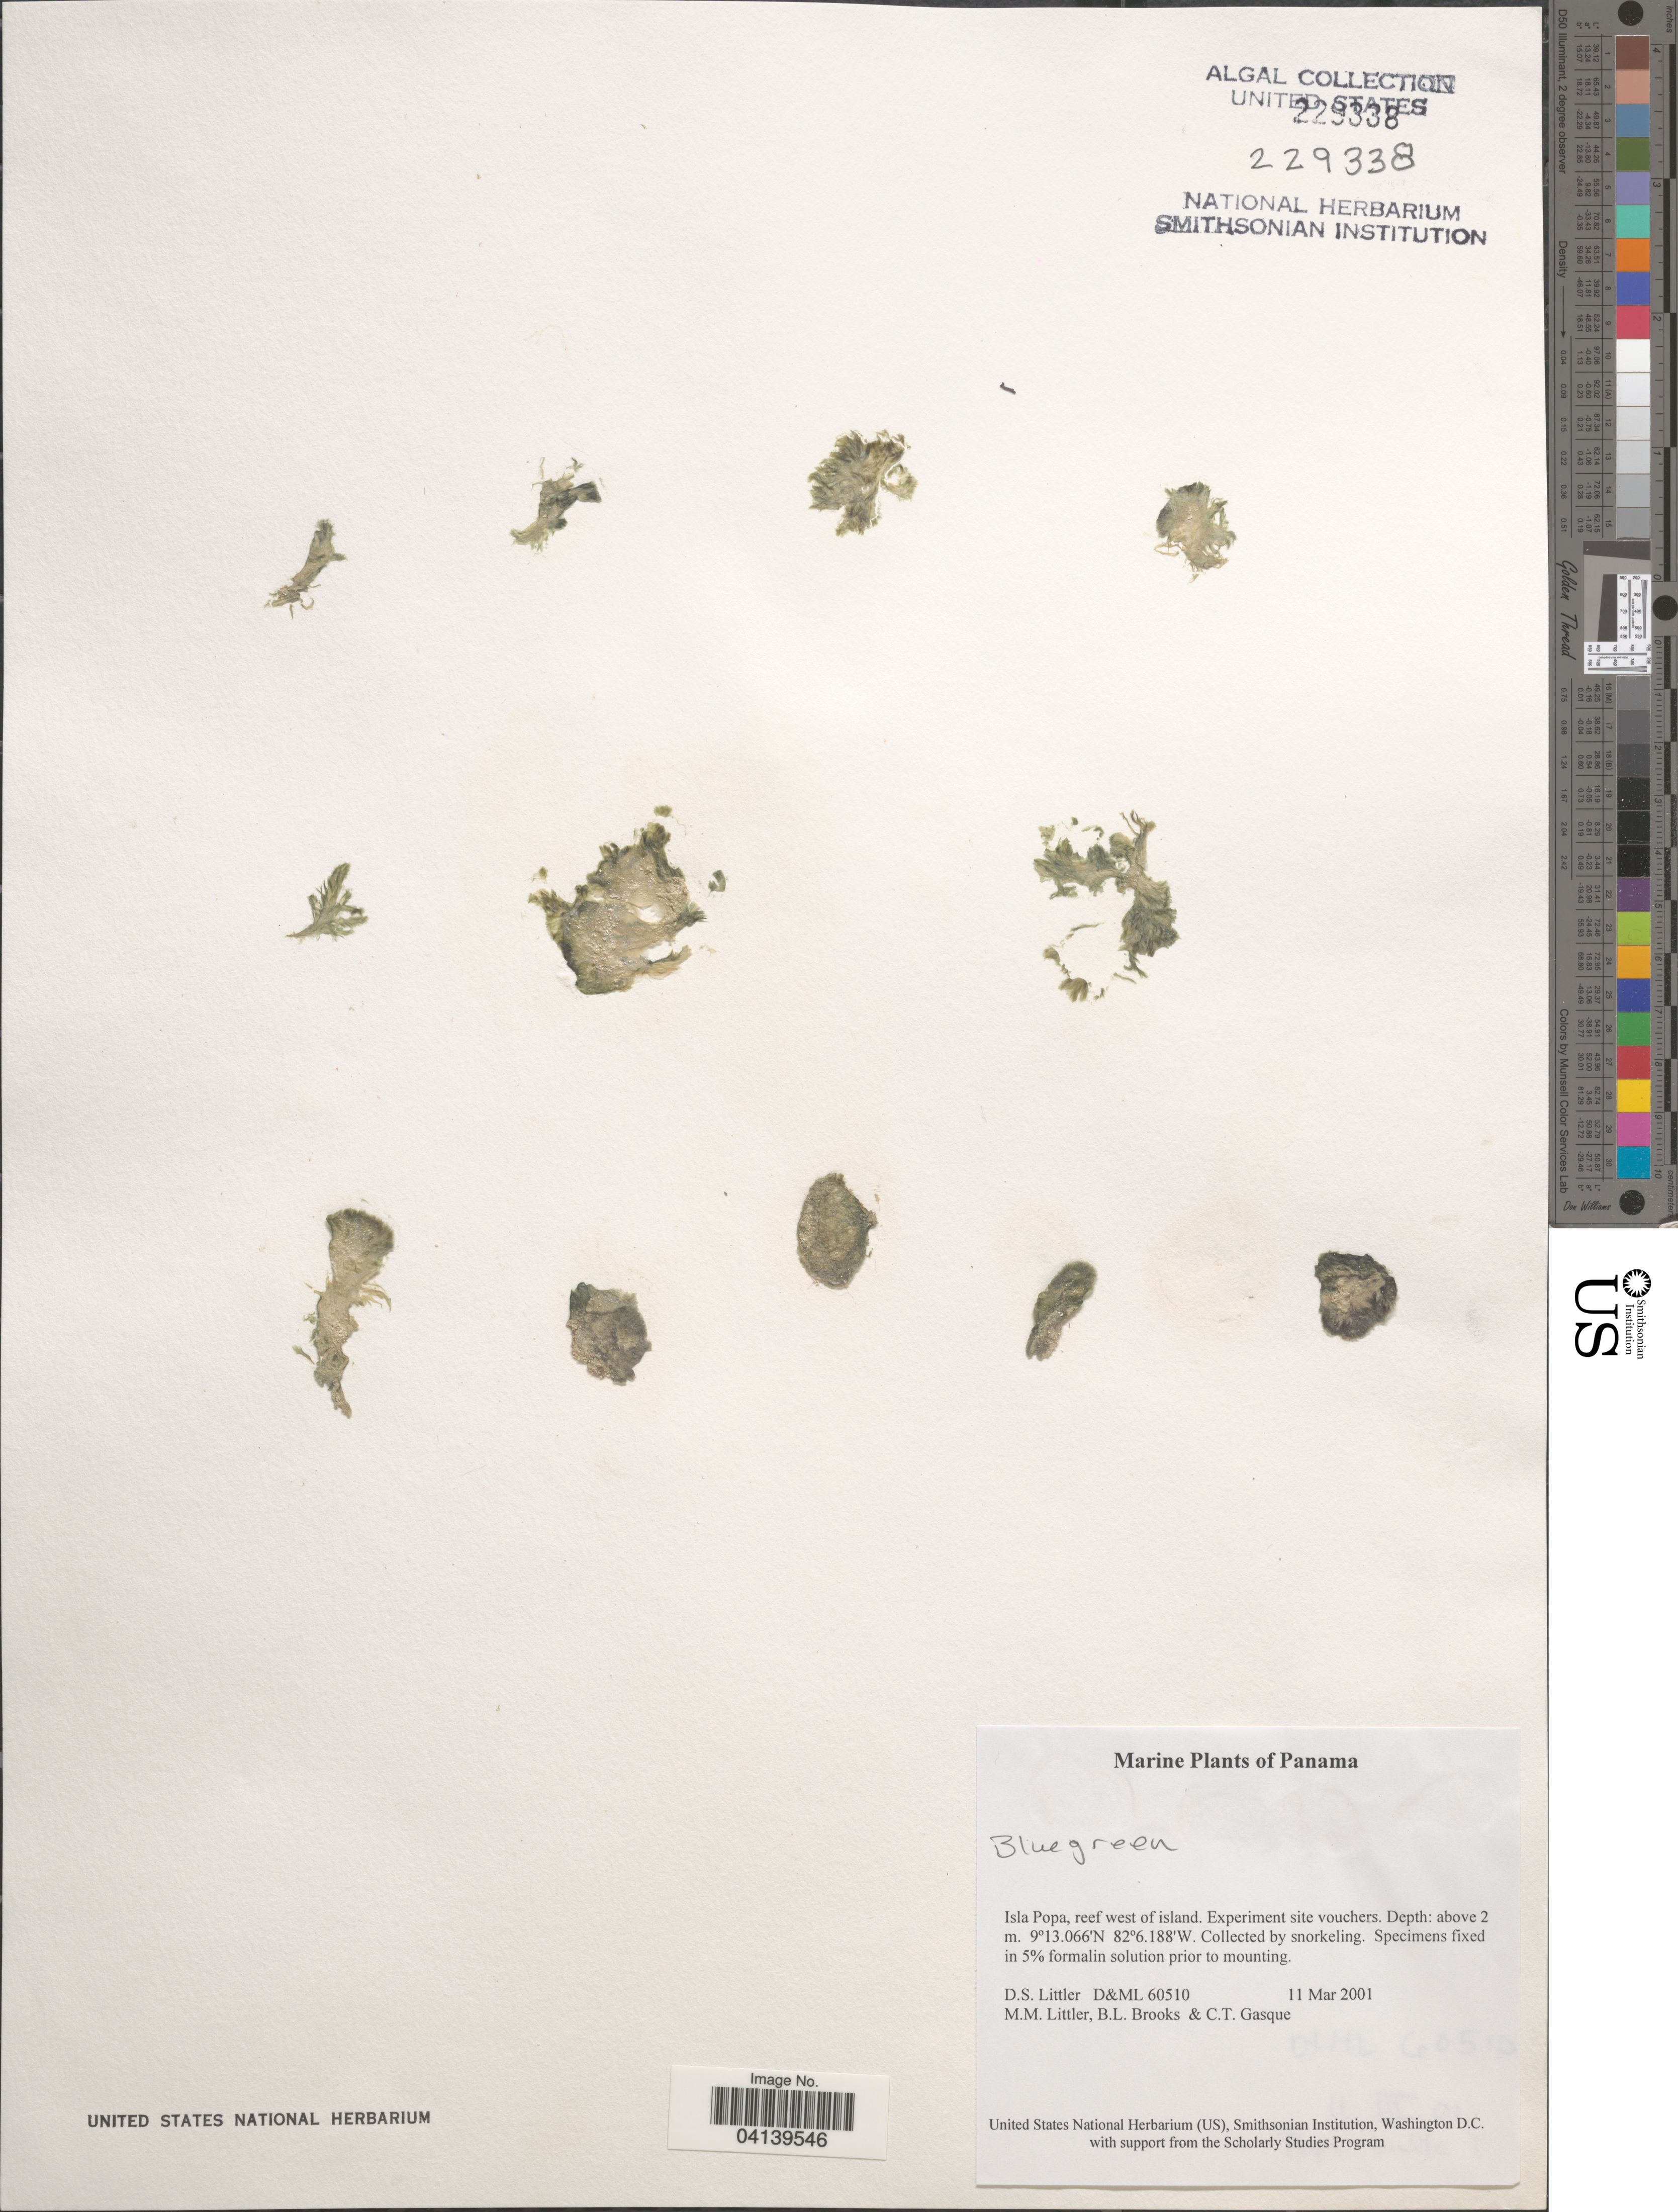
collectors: D. S. Littler, B. Brooks & C. Gasque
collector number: D&ML60510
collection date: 2001-03-11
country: Panama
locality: Isla Popa, reef west of island. Experiment site vouchers.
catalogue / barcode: US 229338